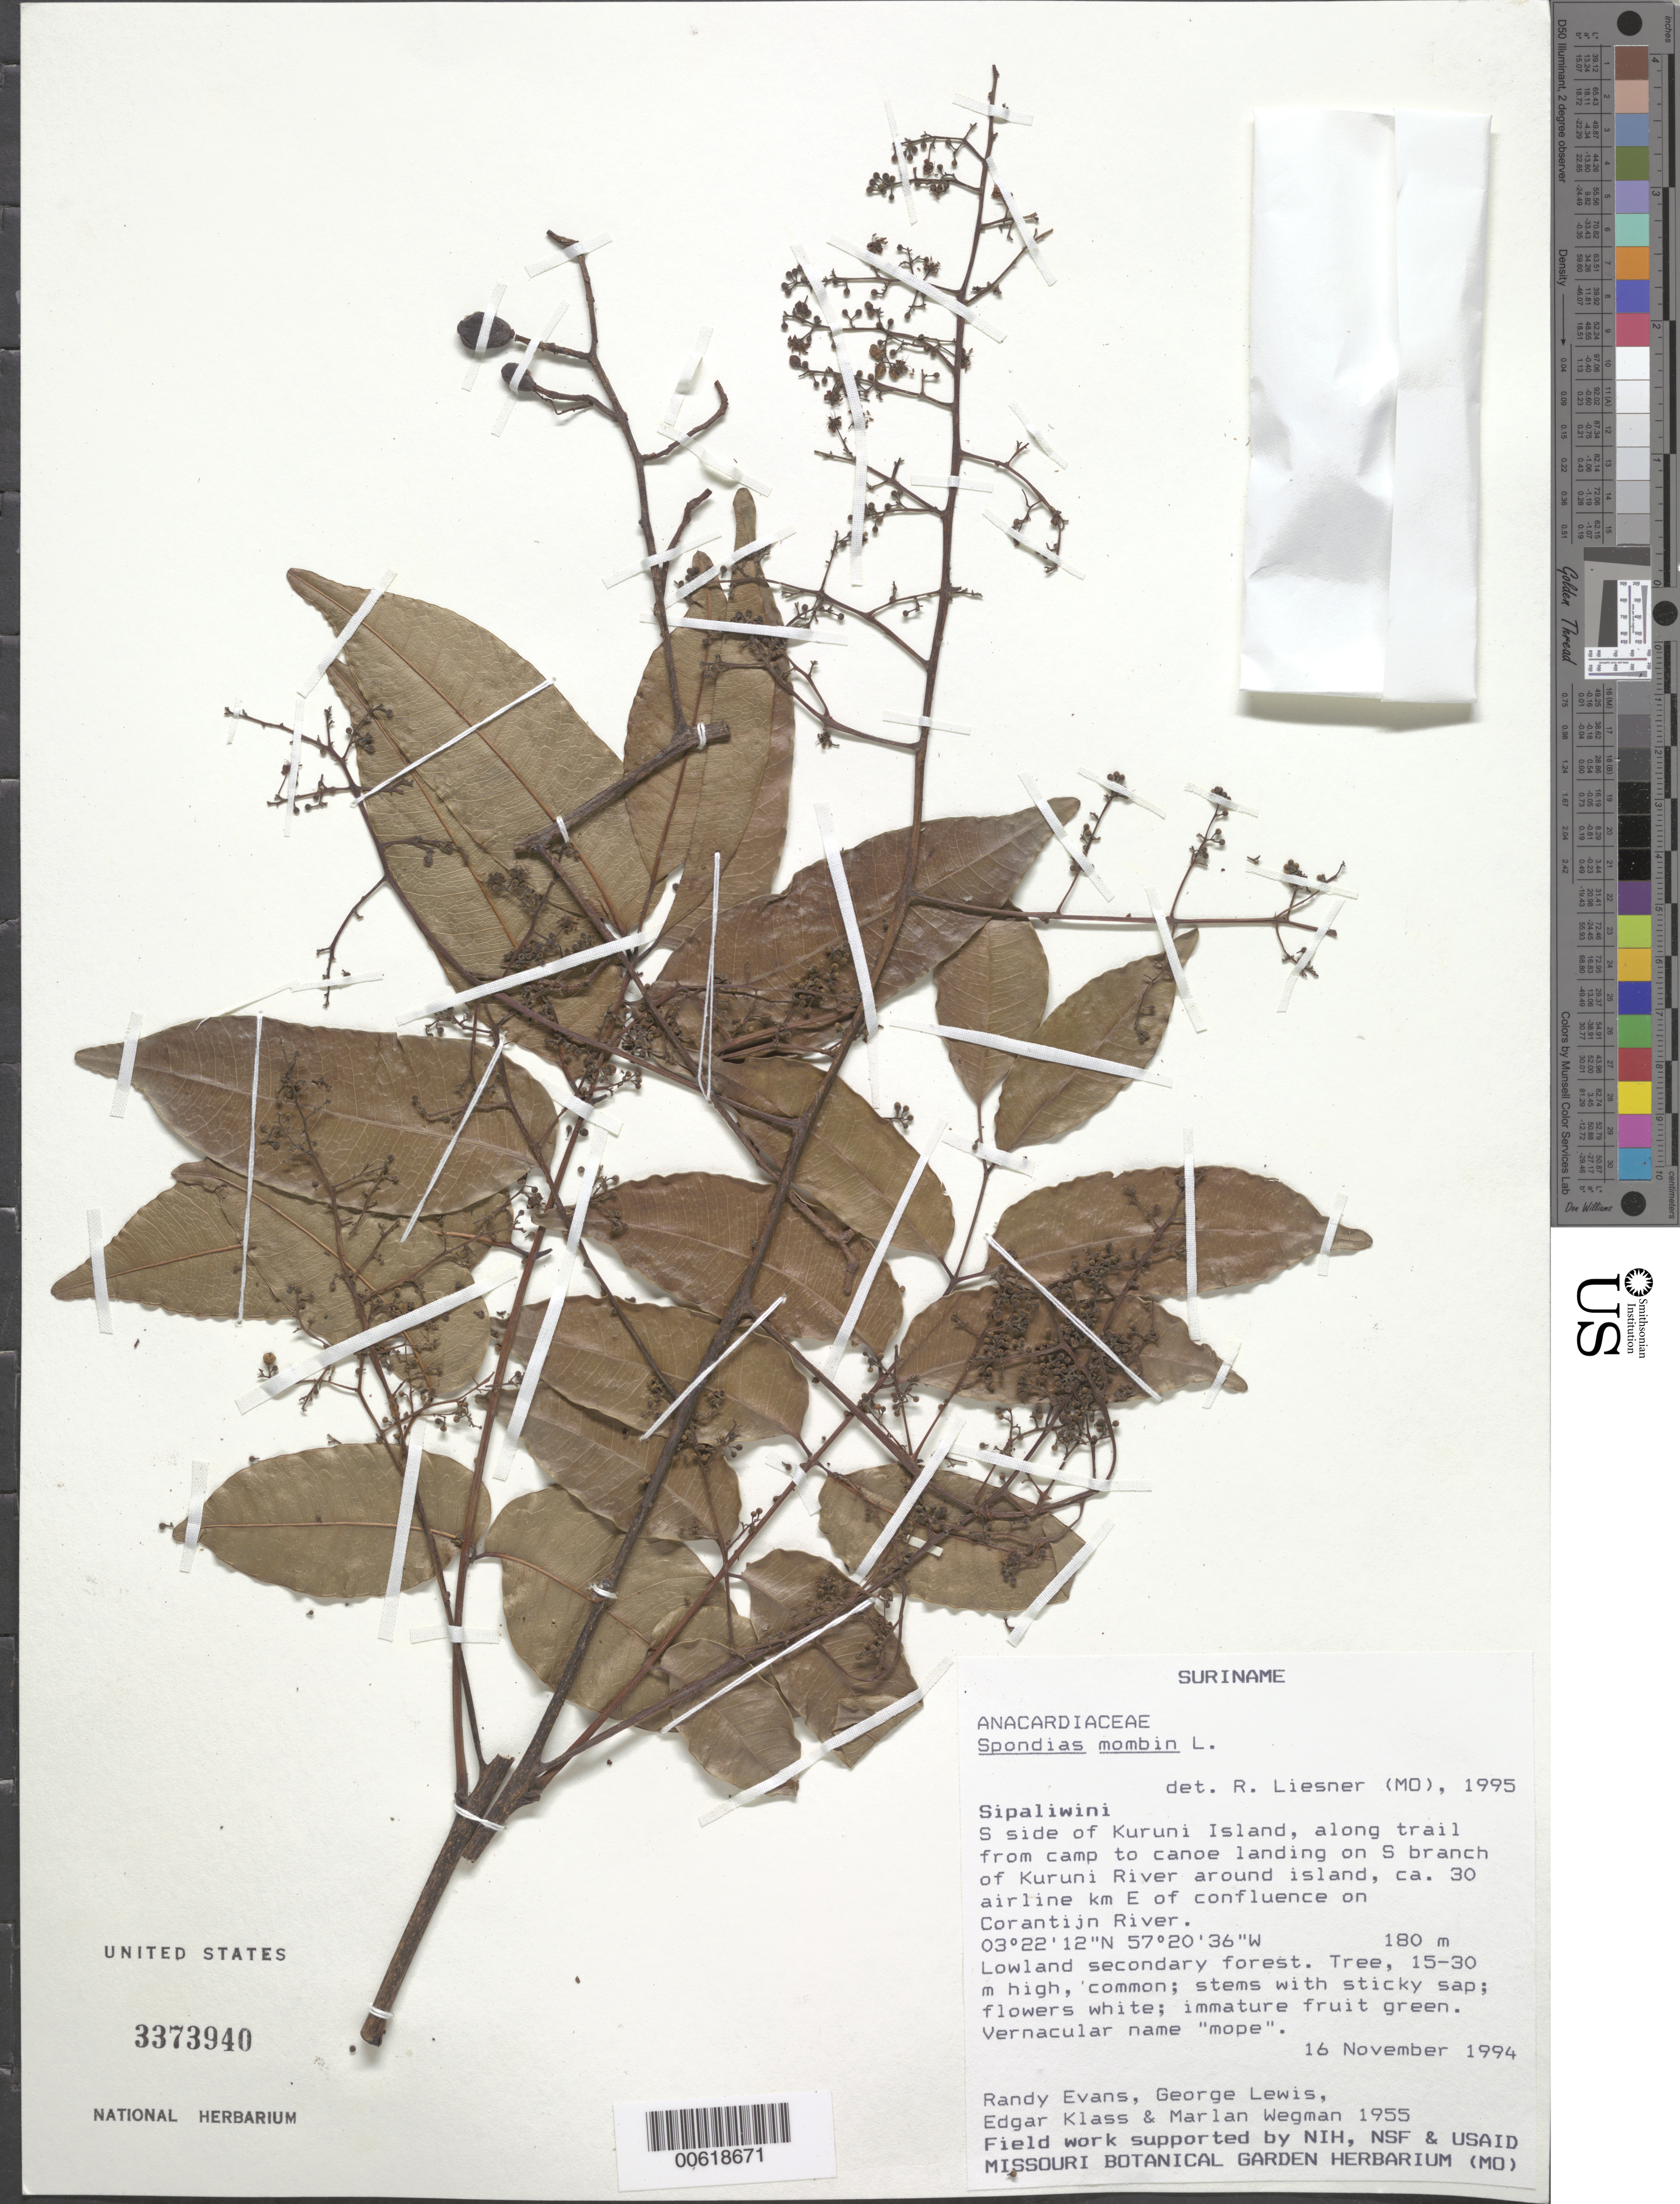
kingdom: Plantae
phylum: Tracheophyta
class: Magnoliopsida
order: Sapindales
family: Anacardiaceae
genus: Spondias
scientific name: Spondias mombin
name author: L.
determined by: Liesner, R. L.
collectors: R. Evans, G. Lewis, E. Klass & M. Wegman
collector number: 1955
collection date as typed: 16-Nov-94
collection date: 1994-11-16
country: Suriname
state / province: Sipaliwini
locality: Kuruni Island, S side, trail from camp to cañoe landing on S branch of Kuruni R.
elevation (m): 180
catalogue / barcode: US 3373940